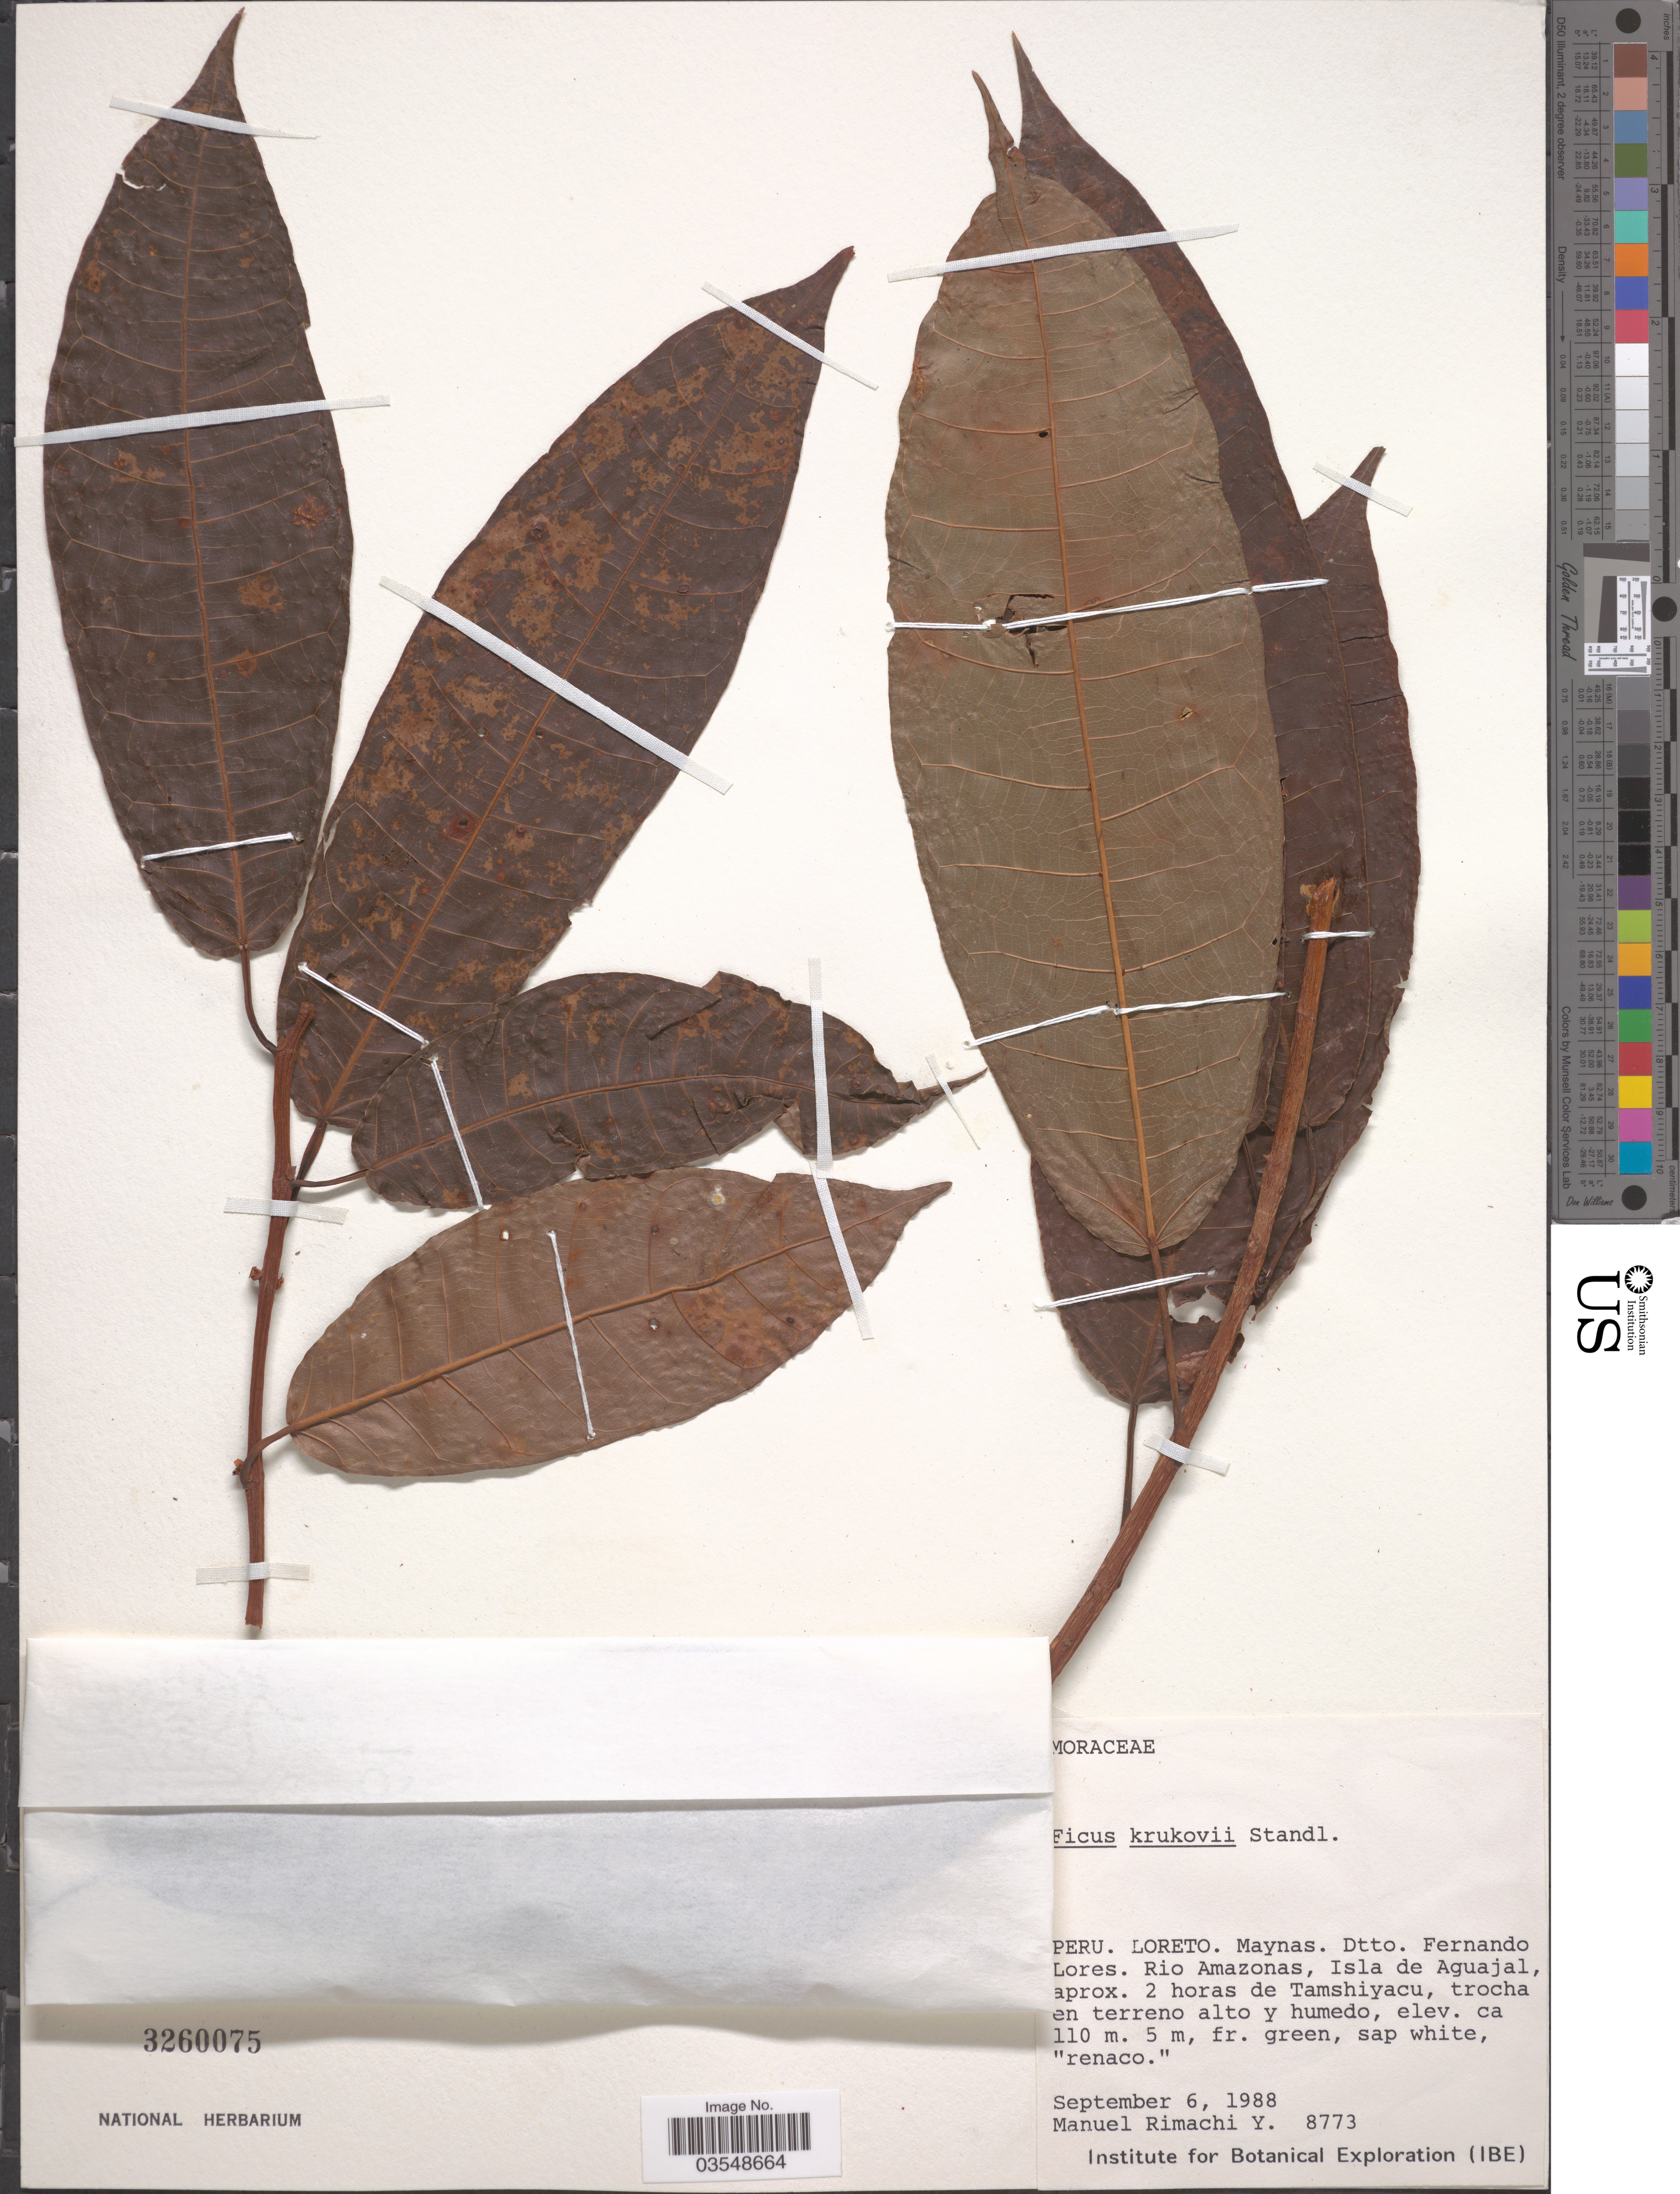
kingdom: Plantae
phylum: Tracheophyta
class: Magnoliopsida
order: Rosales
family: Moraceae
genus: Ficus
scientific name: Ficus krukovii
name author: Standl.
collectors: M. Rimachi Y.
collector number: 8773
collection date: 1988-09-06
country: Peru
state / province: Loreto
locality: Maynas. Dtto. Fernando Lores. Rio Amazonas, Isla de Aguajal, aprox. 2 horas de Tamshiyacu, trocha en terrano alto y humedo.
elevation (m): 110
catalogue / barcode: US 3260075